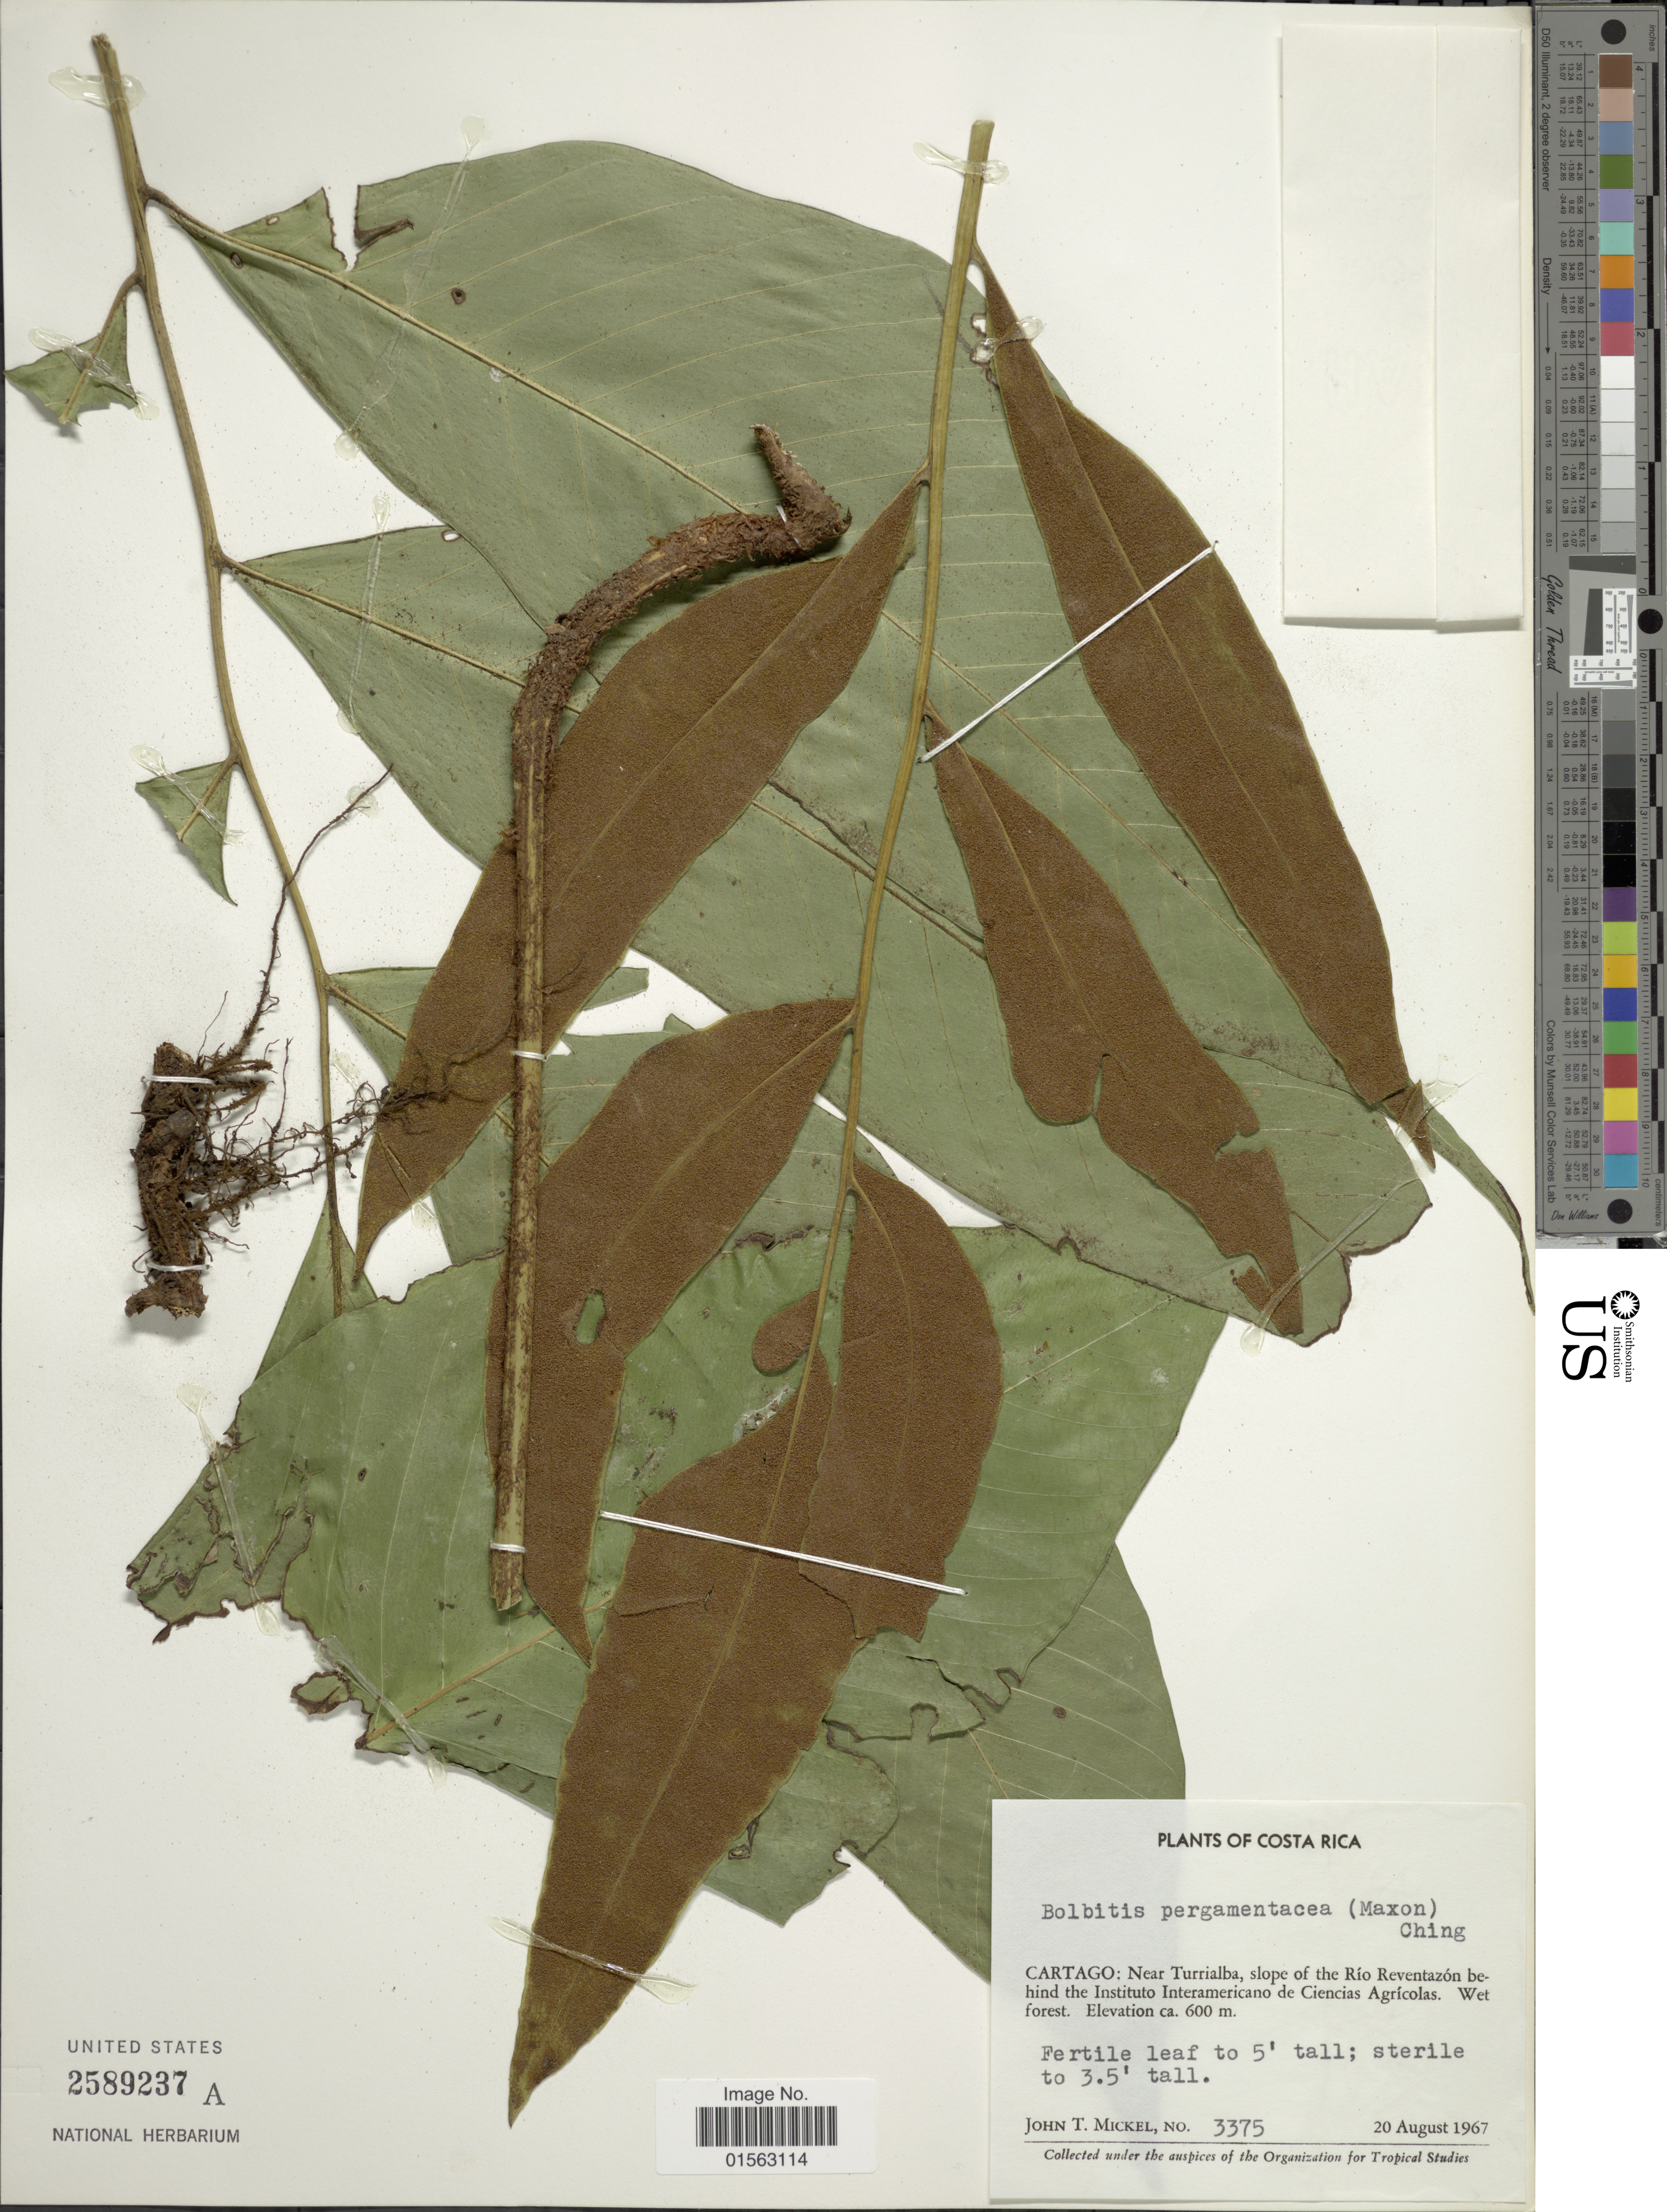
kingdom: Plantae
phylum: Tracheophyta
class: Polypodiopsida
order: Polypodiales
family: Dryopteridaceae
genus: Mickelia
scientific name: Mickelia pergamentacea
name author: (Maxon) R.C. Moran et al.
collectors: J. T. Mickel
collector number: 3375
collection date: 1967-08-20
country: Costa Rica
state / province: Cartago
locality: Costa Rica, near Turrialba, slope of the Río Reventazón behind the Instituto Interamericano de Ciencias Agrícolas, wet forest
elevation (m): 600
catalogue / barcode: US 2589237A